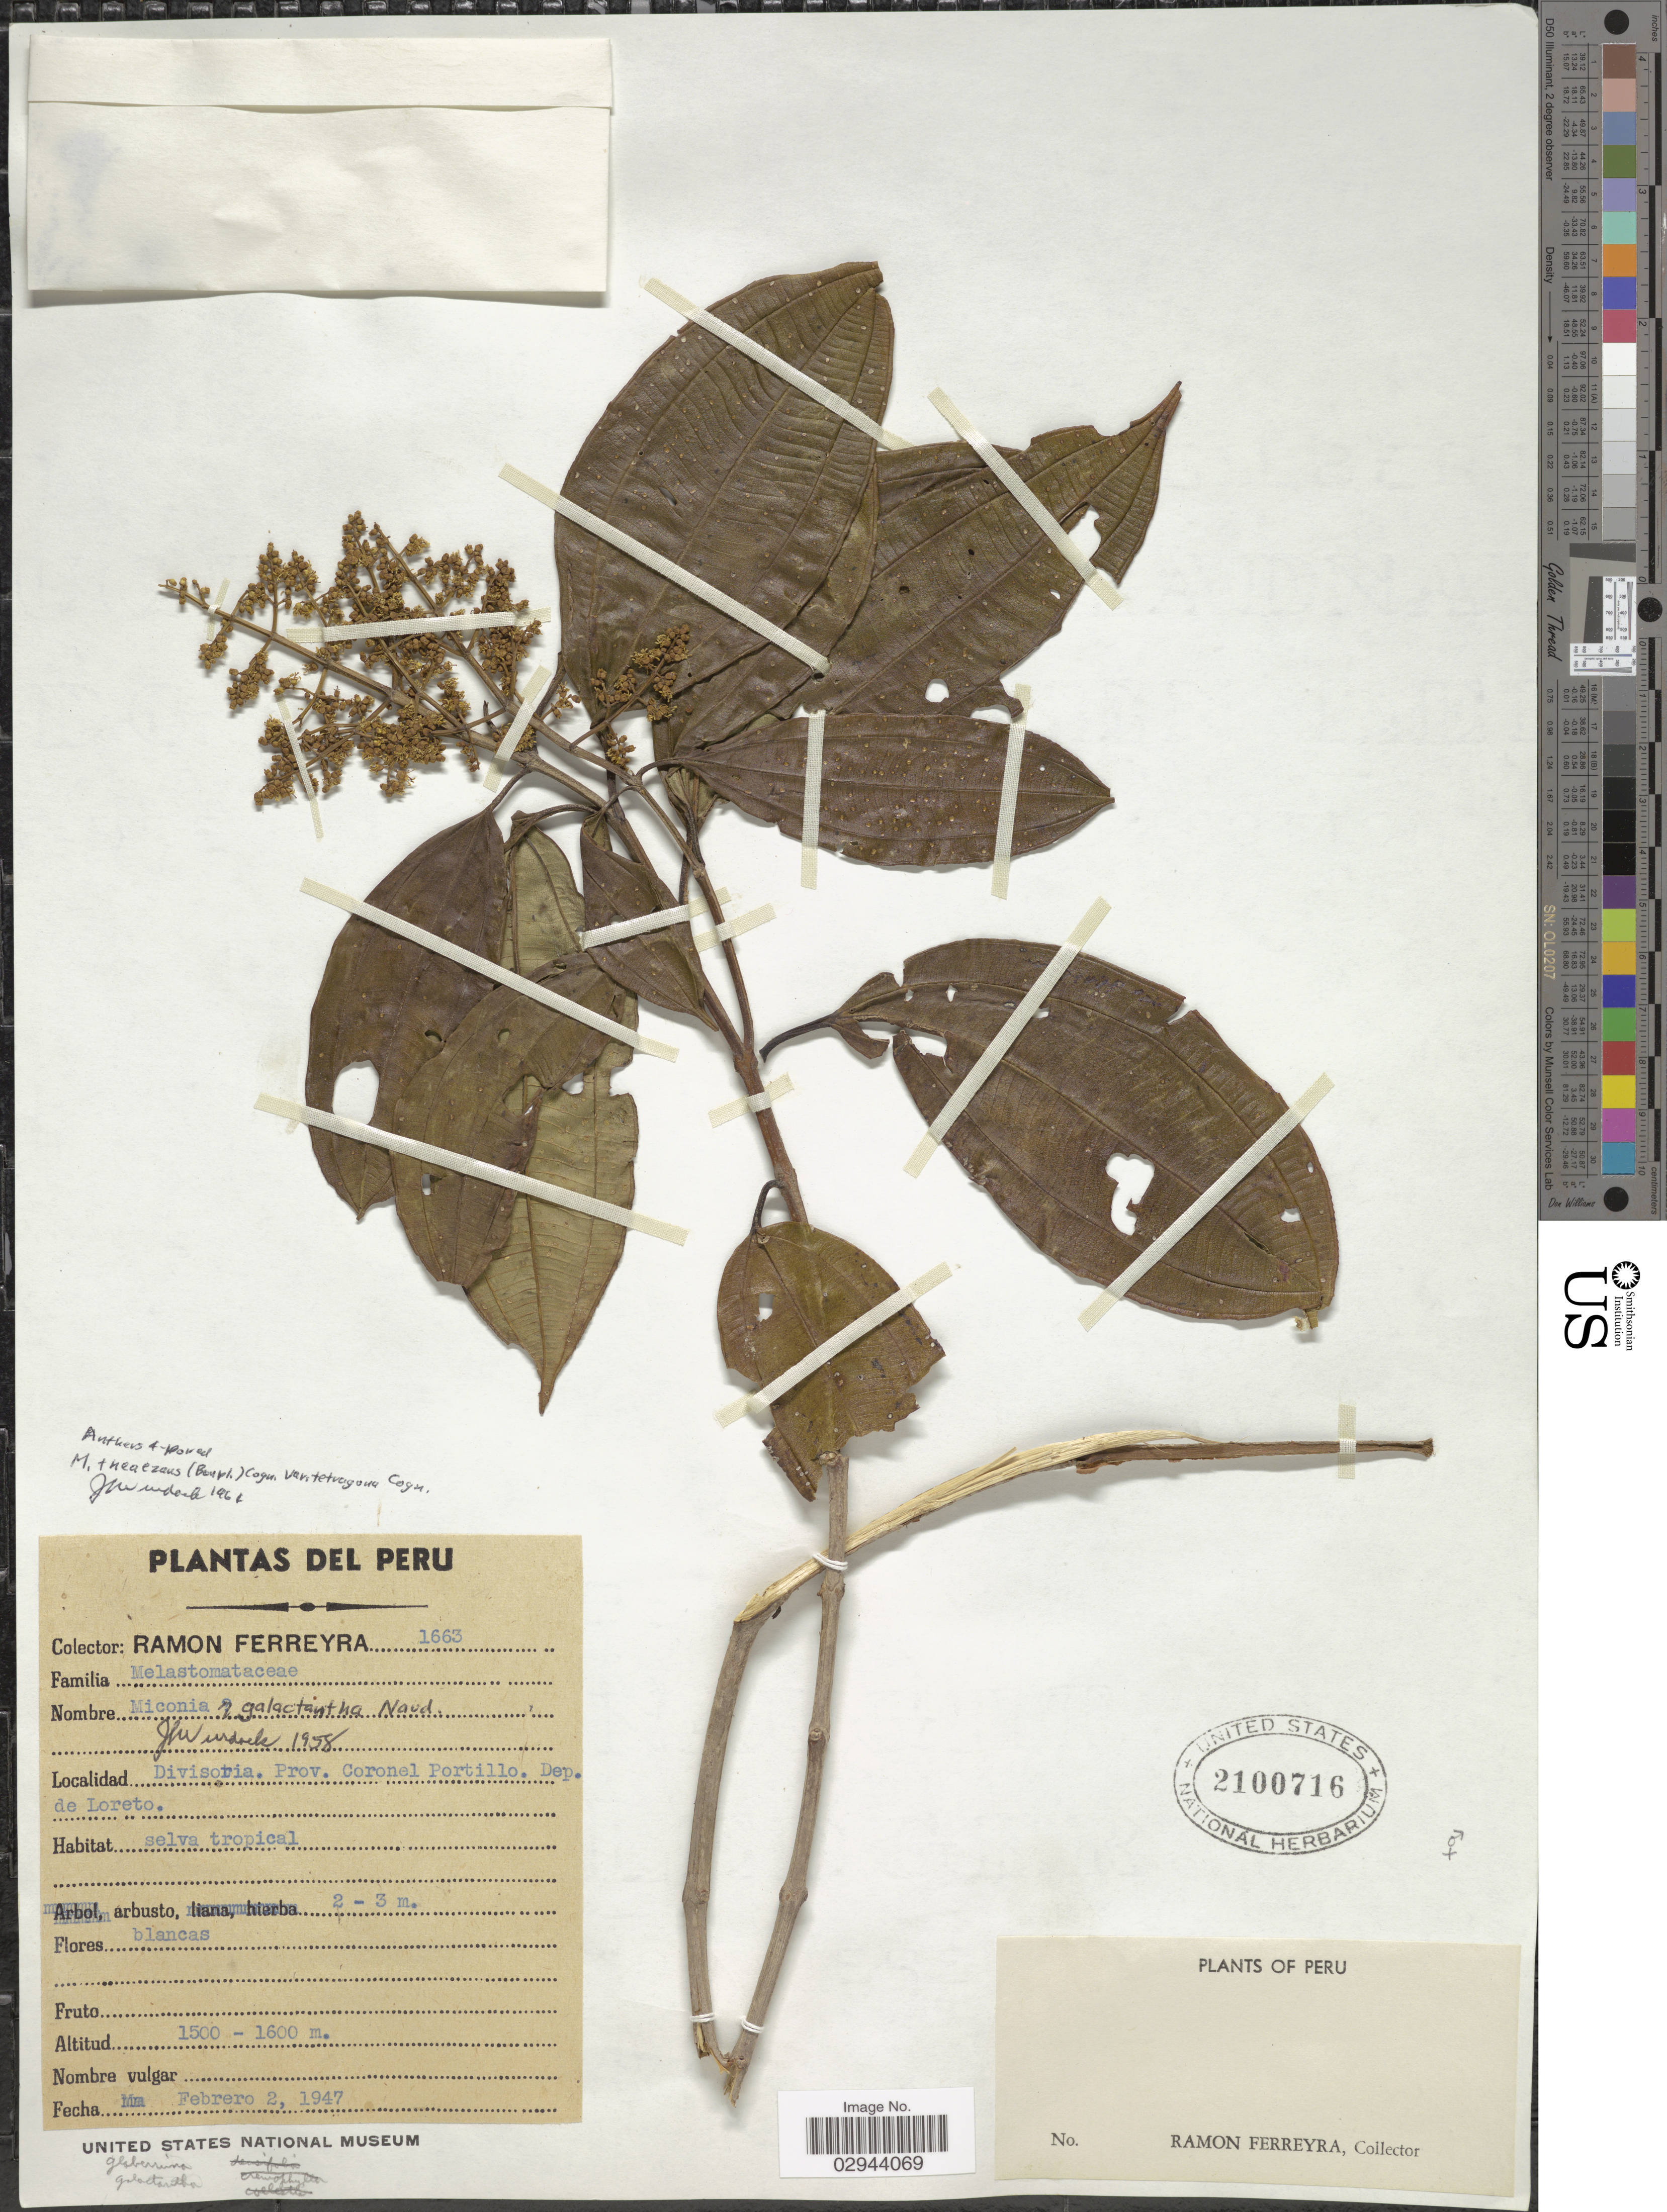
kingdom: Plantae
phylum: Tracheophyta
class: Magnoliopsida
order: Myrtales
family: Melastomataceae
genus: Miconia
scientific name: Miconia theizans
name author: (Bonpl.) Cogn.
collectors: R. A. Ferreyra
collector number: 1663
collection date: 1947-02-02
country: Peru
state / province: Loreto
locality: Divisoria, Prov. Coronel Portillo, Dep. de Loreto.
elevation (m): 1500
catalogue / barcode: US 2100716